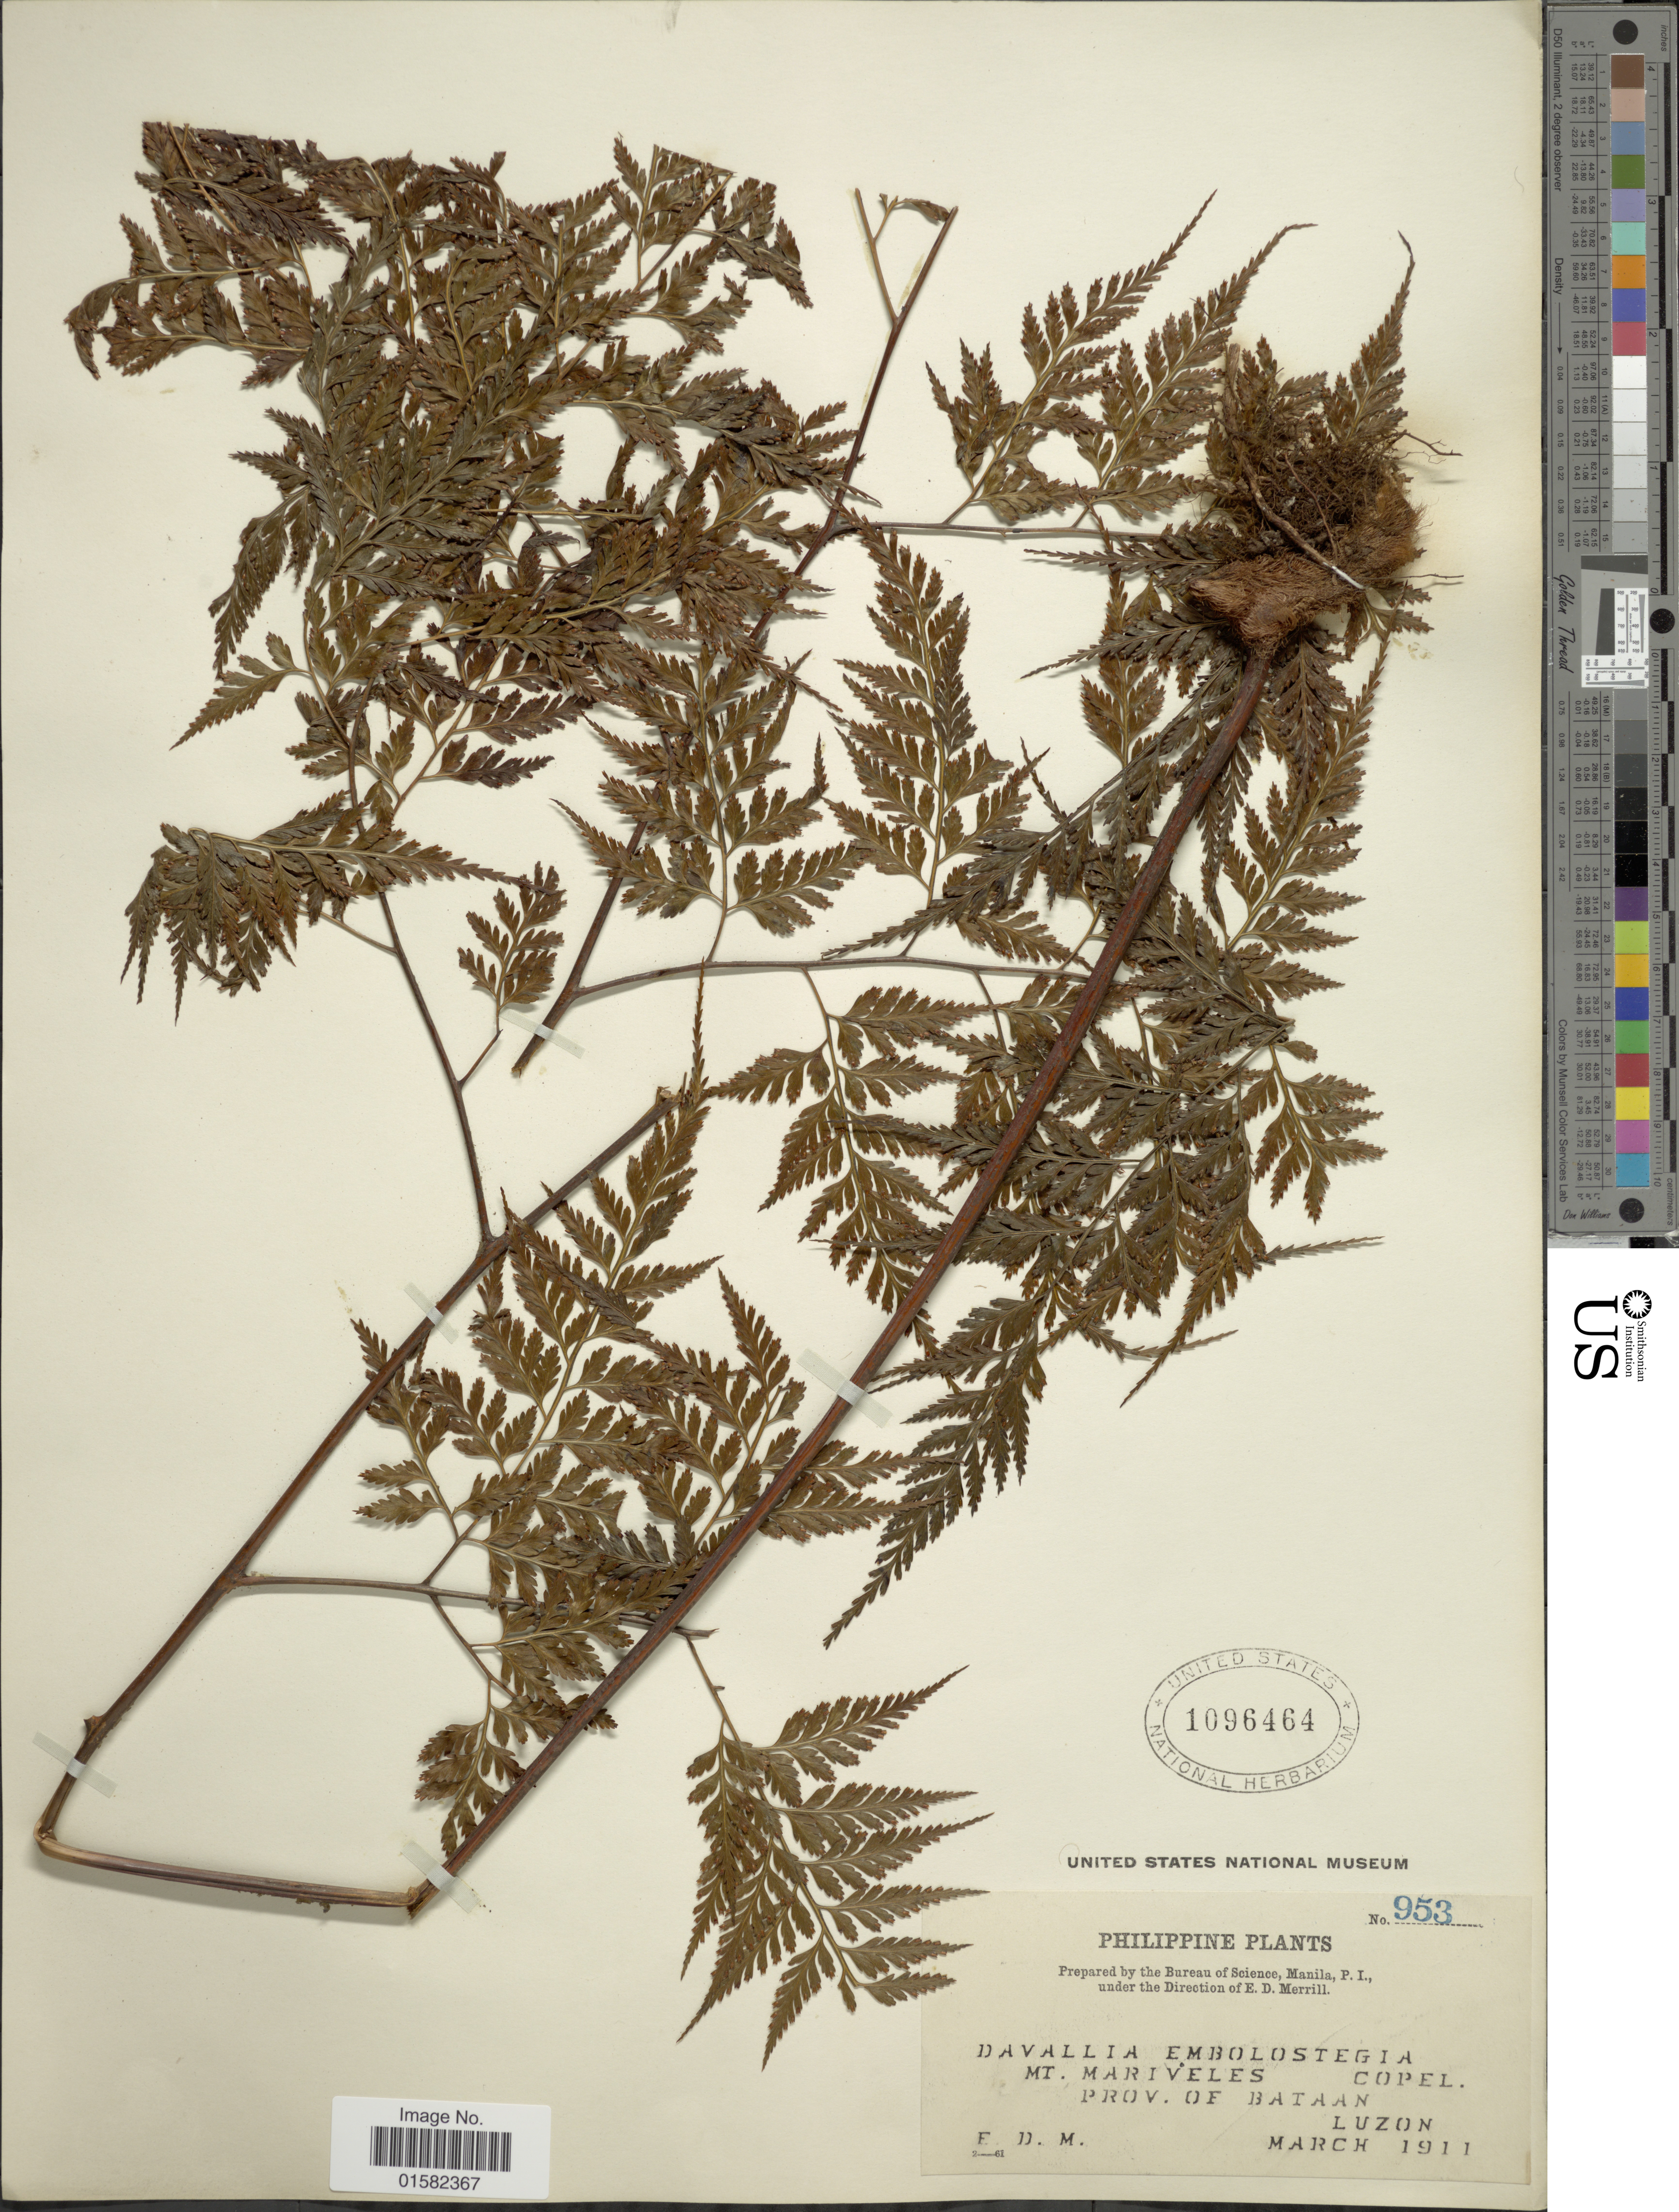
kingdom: Plantae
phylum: Tracheophyta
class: Polypodiopsida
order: Polypodiales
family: Davalliaceae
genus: Wibelia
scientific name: Wibelia embolostegia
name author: (Colla) M. Kato & Tsutsumi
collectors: E. D. Merrill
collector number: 953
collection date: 1911-03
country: Philippines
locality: Mt. Mariveles, Prov. of Bataan, Luzon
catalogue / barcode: US 1096464